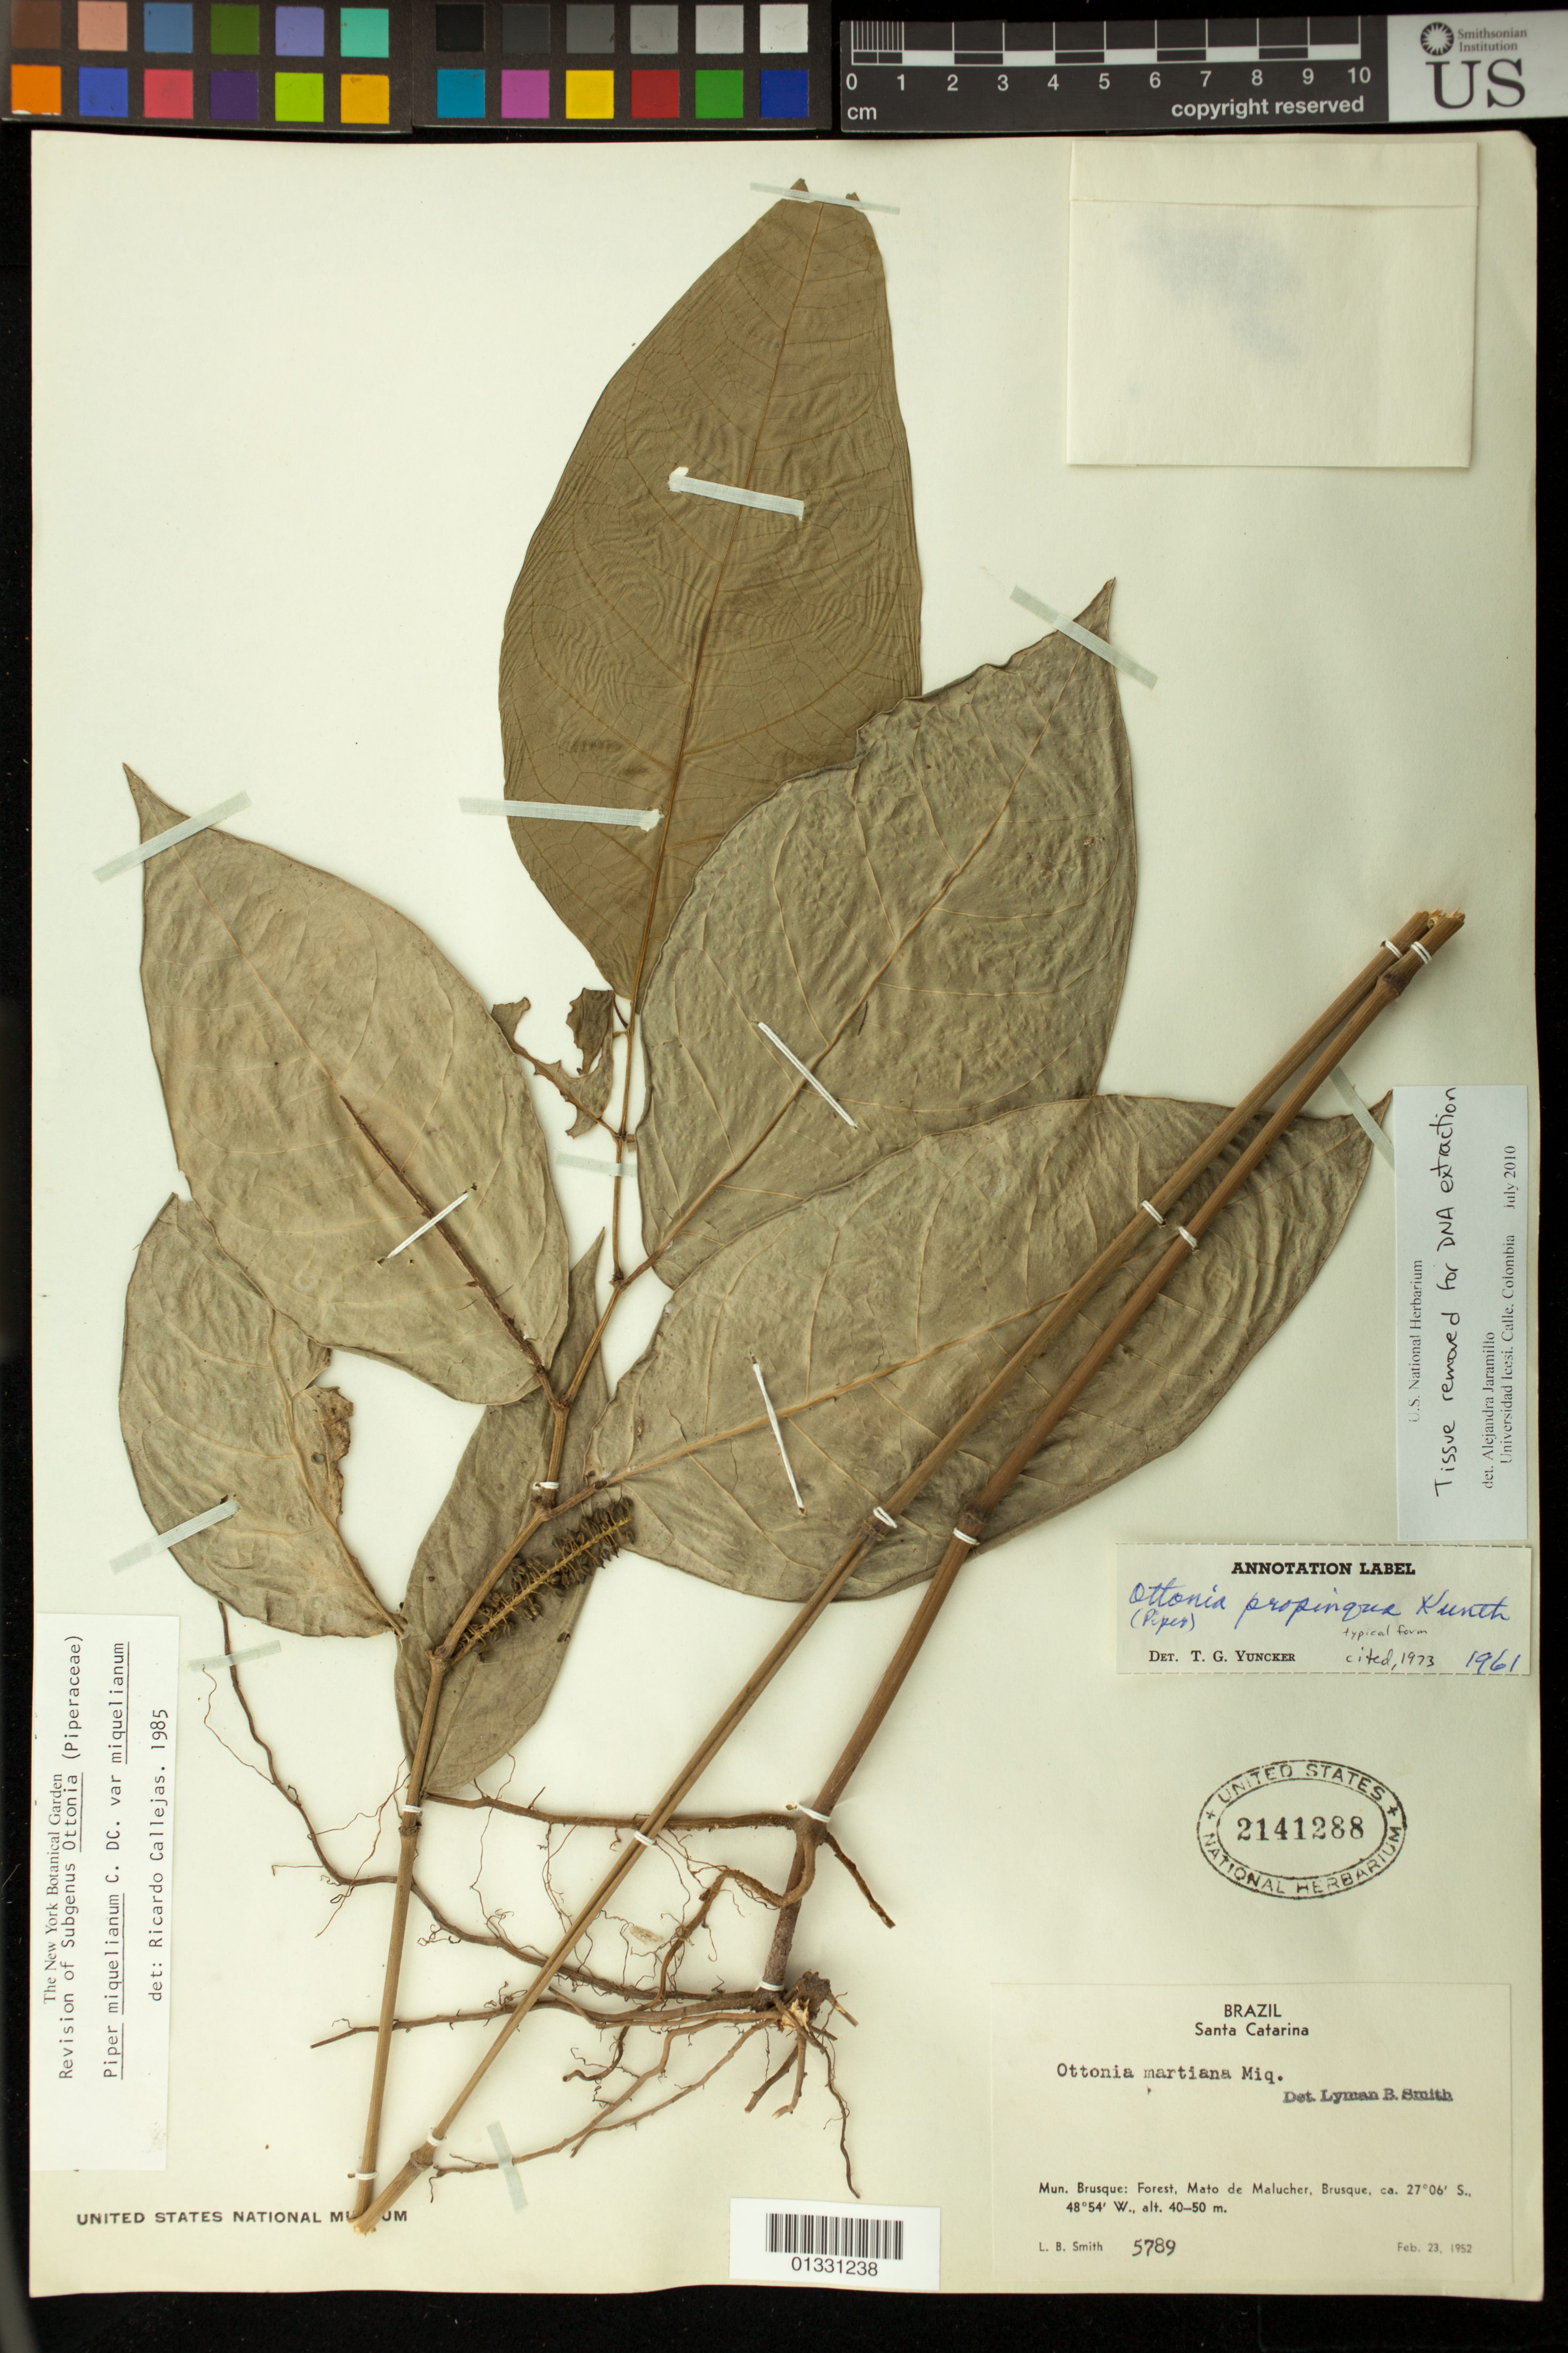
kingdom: Plantae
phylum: Tracheophyta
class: Magnoliopsida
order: Piperales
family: Piperaceae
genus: Piper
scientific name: Piper miquelianum var. miquelianum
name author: C. DC.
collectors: L. Smith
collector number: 5789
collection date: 1952-02-23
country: Brazil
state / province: Santa Catarina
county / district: Brusque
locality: Mato de Malucher.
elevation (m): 40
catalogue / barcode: US 2141288